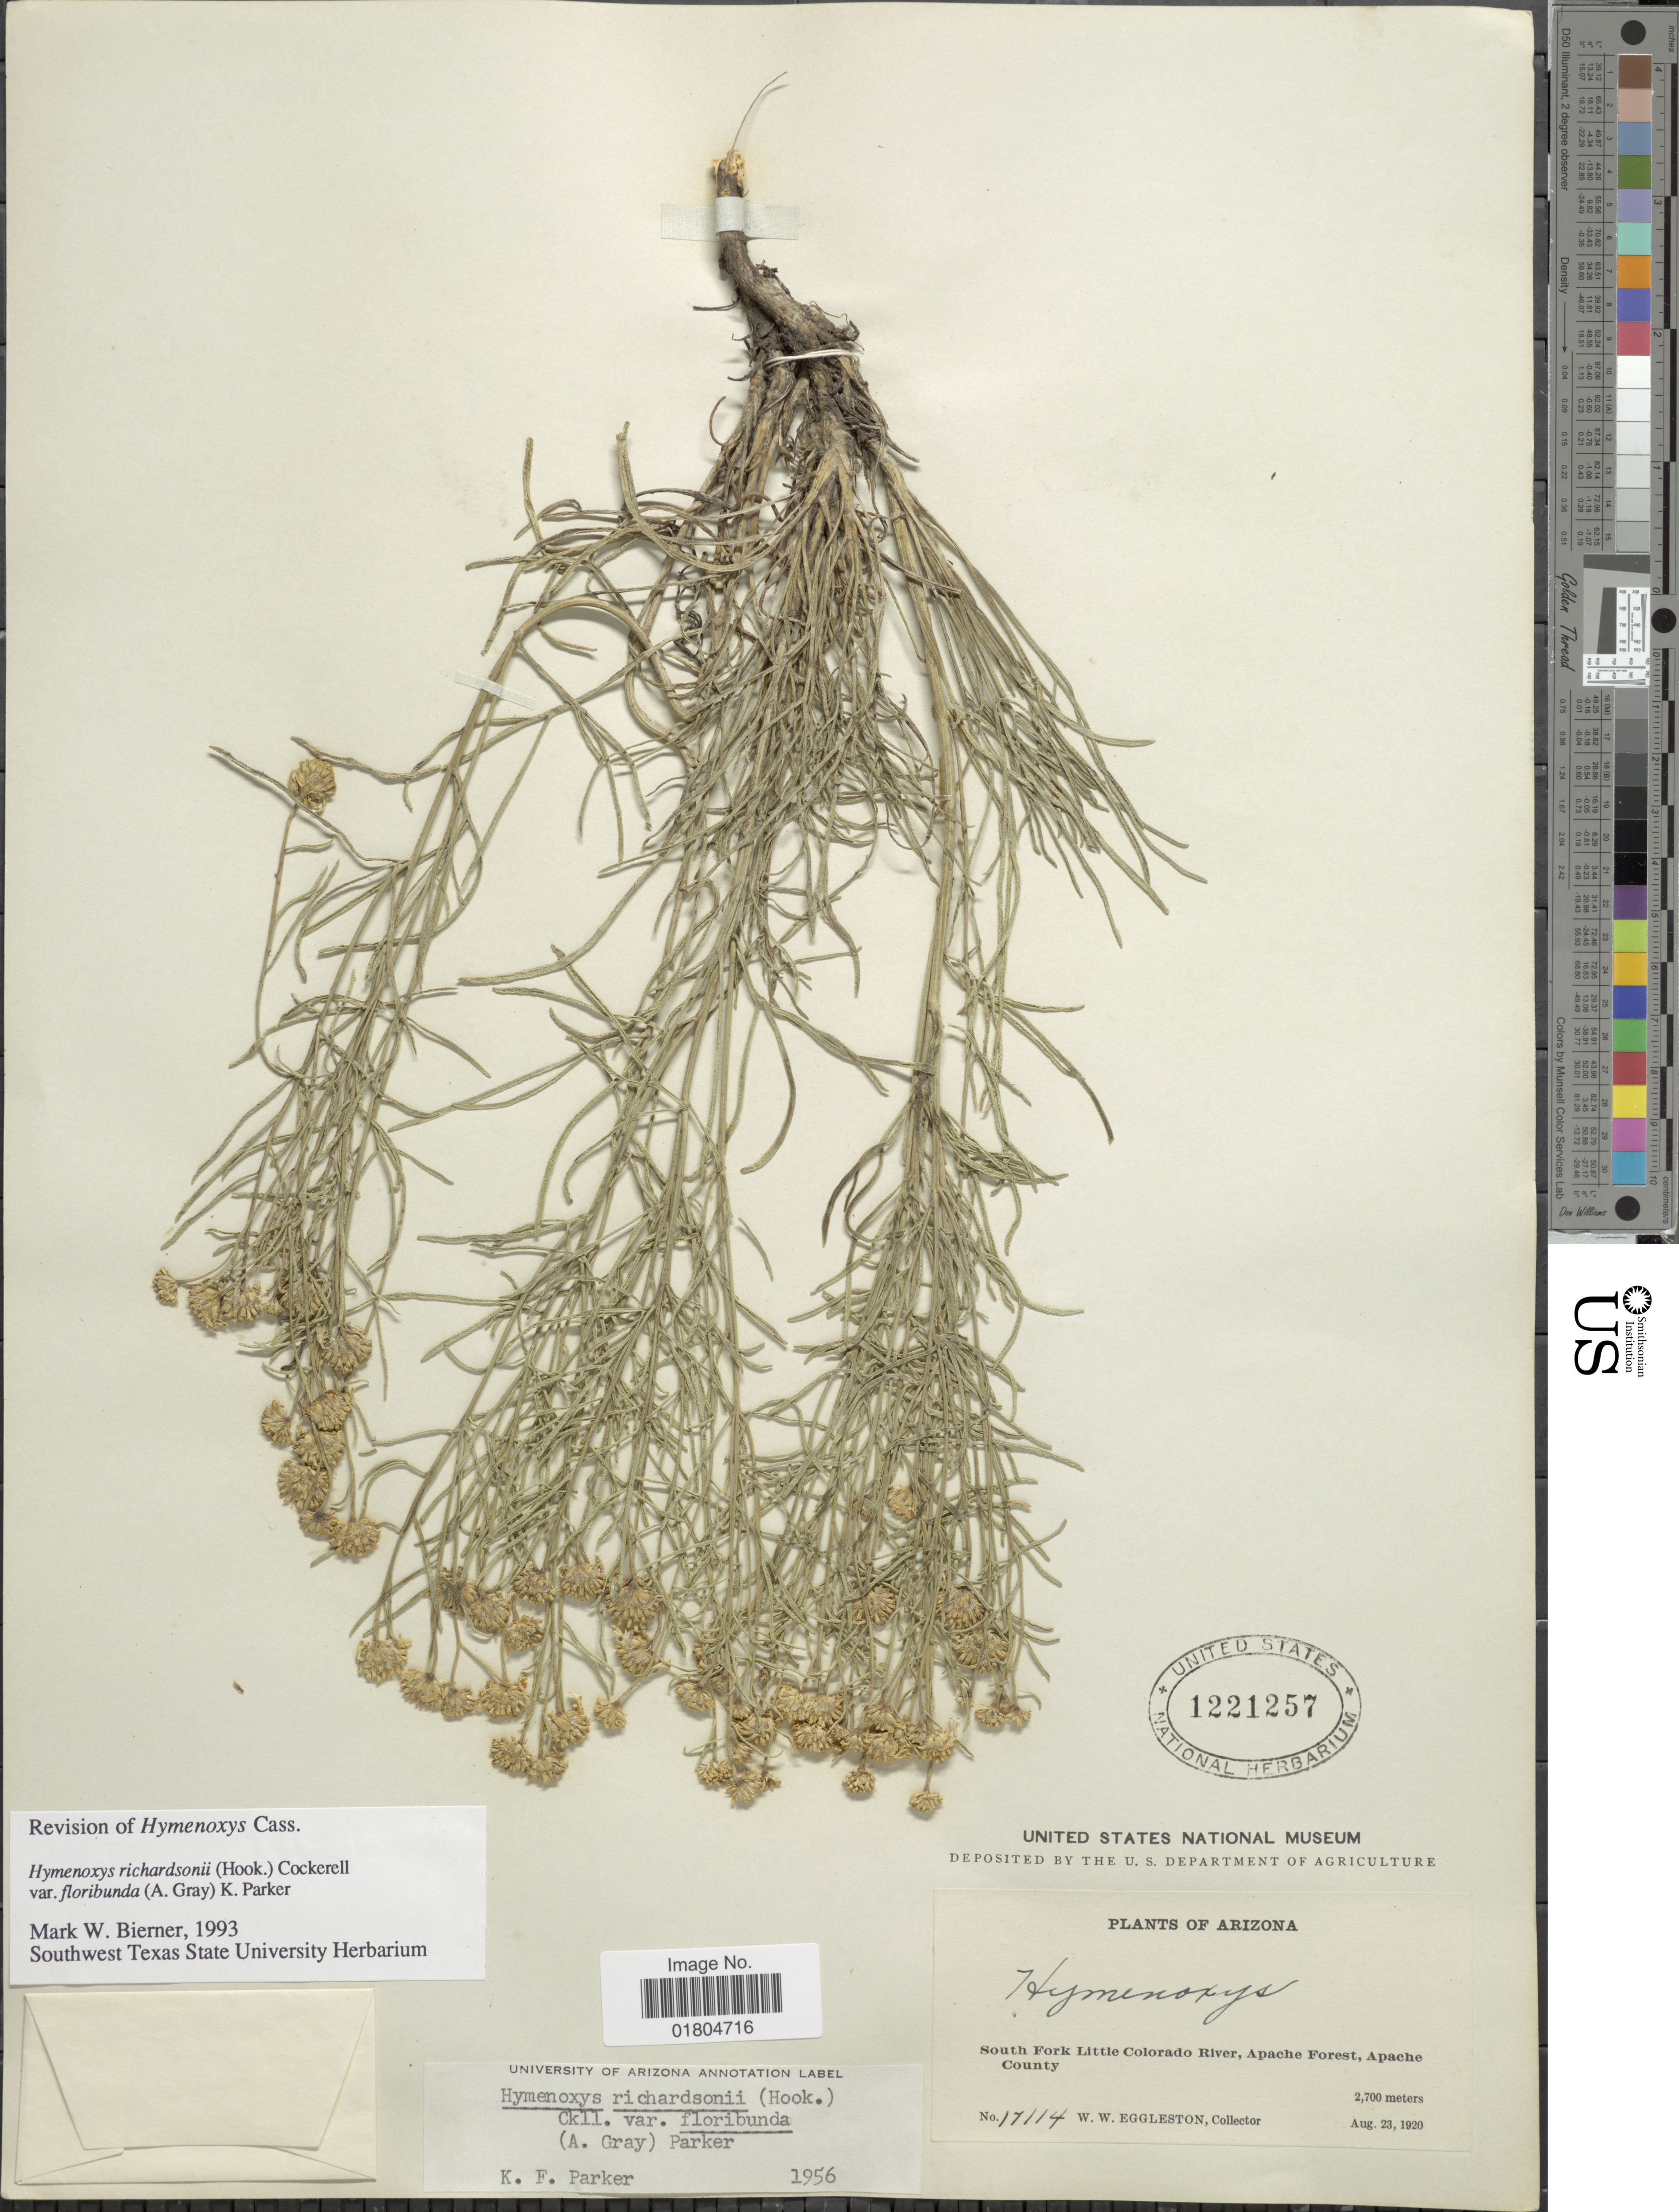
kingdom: Plantae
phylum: Tracheophyta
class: Magnoliopsida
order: Asterales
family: Asteraceae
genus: Hymenoxys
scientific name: Hymenoxys richardsonii var. floribunda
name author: (A. Gray) K.F. Parker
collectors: W. W. Eggleston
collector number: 17114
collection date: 1920-08-23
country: United States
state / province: Arizona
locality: South Fork Little Colorado River, Apache Forest, Apache County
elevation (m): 2700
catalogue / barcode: US 1221257